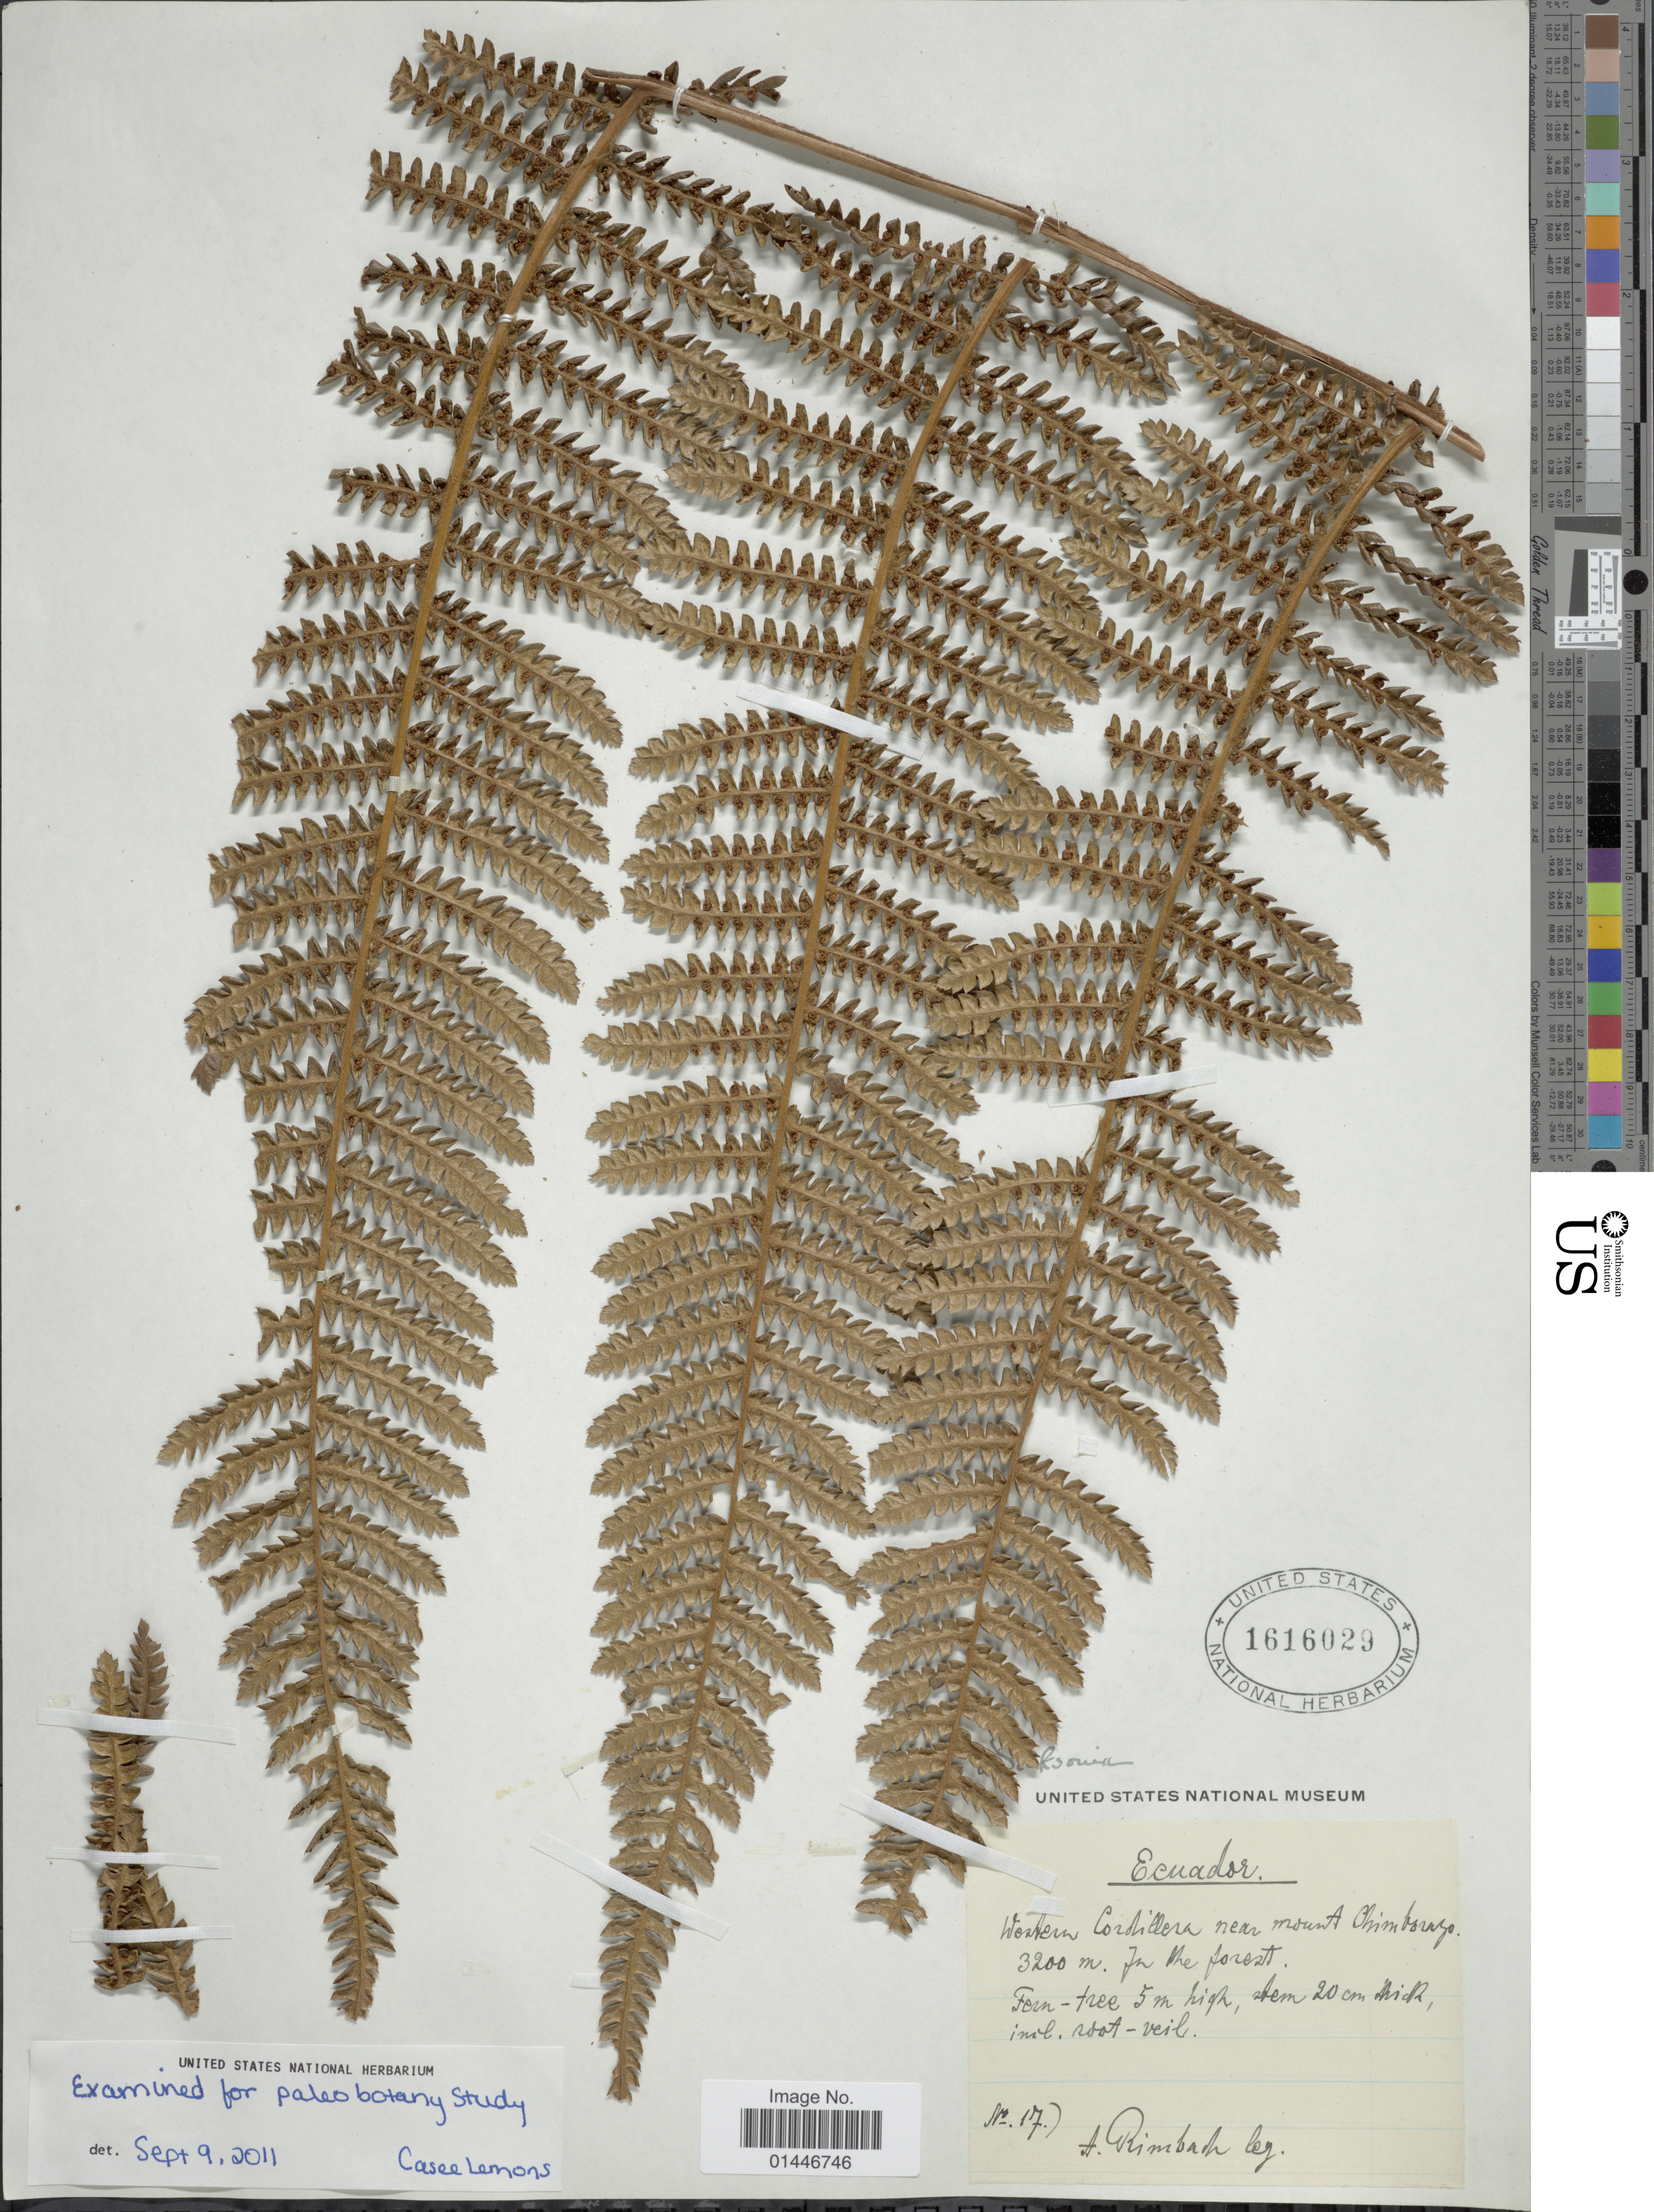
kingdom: Plantae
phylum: Tracheophyta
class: Polypodiopsida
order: Cyatheales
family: Dicksoniaceae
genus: Dicksonia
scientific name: Dicksonia karsteniana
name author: Klotzsch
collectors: A. Rimbach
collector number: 17J*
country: Ecuador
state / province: Chimborazo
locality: Western Cordillera, near Mount Chimborazo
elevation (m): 3200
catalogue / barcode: US 1616029